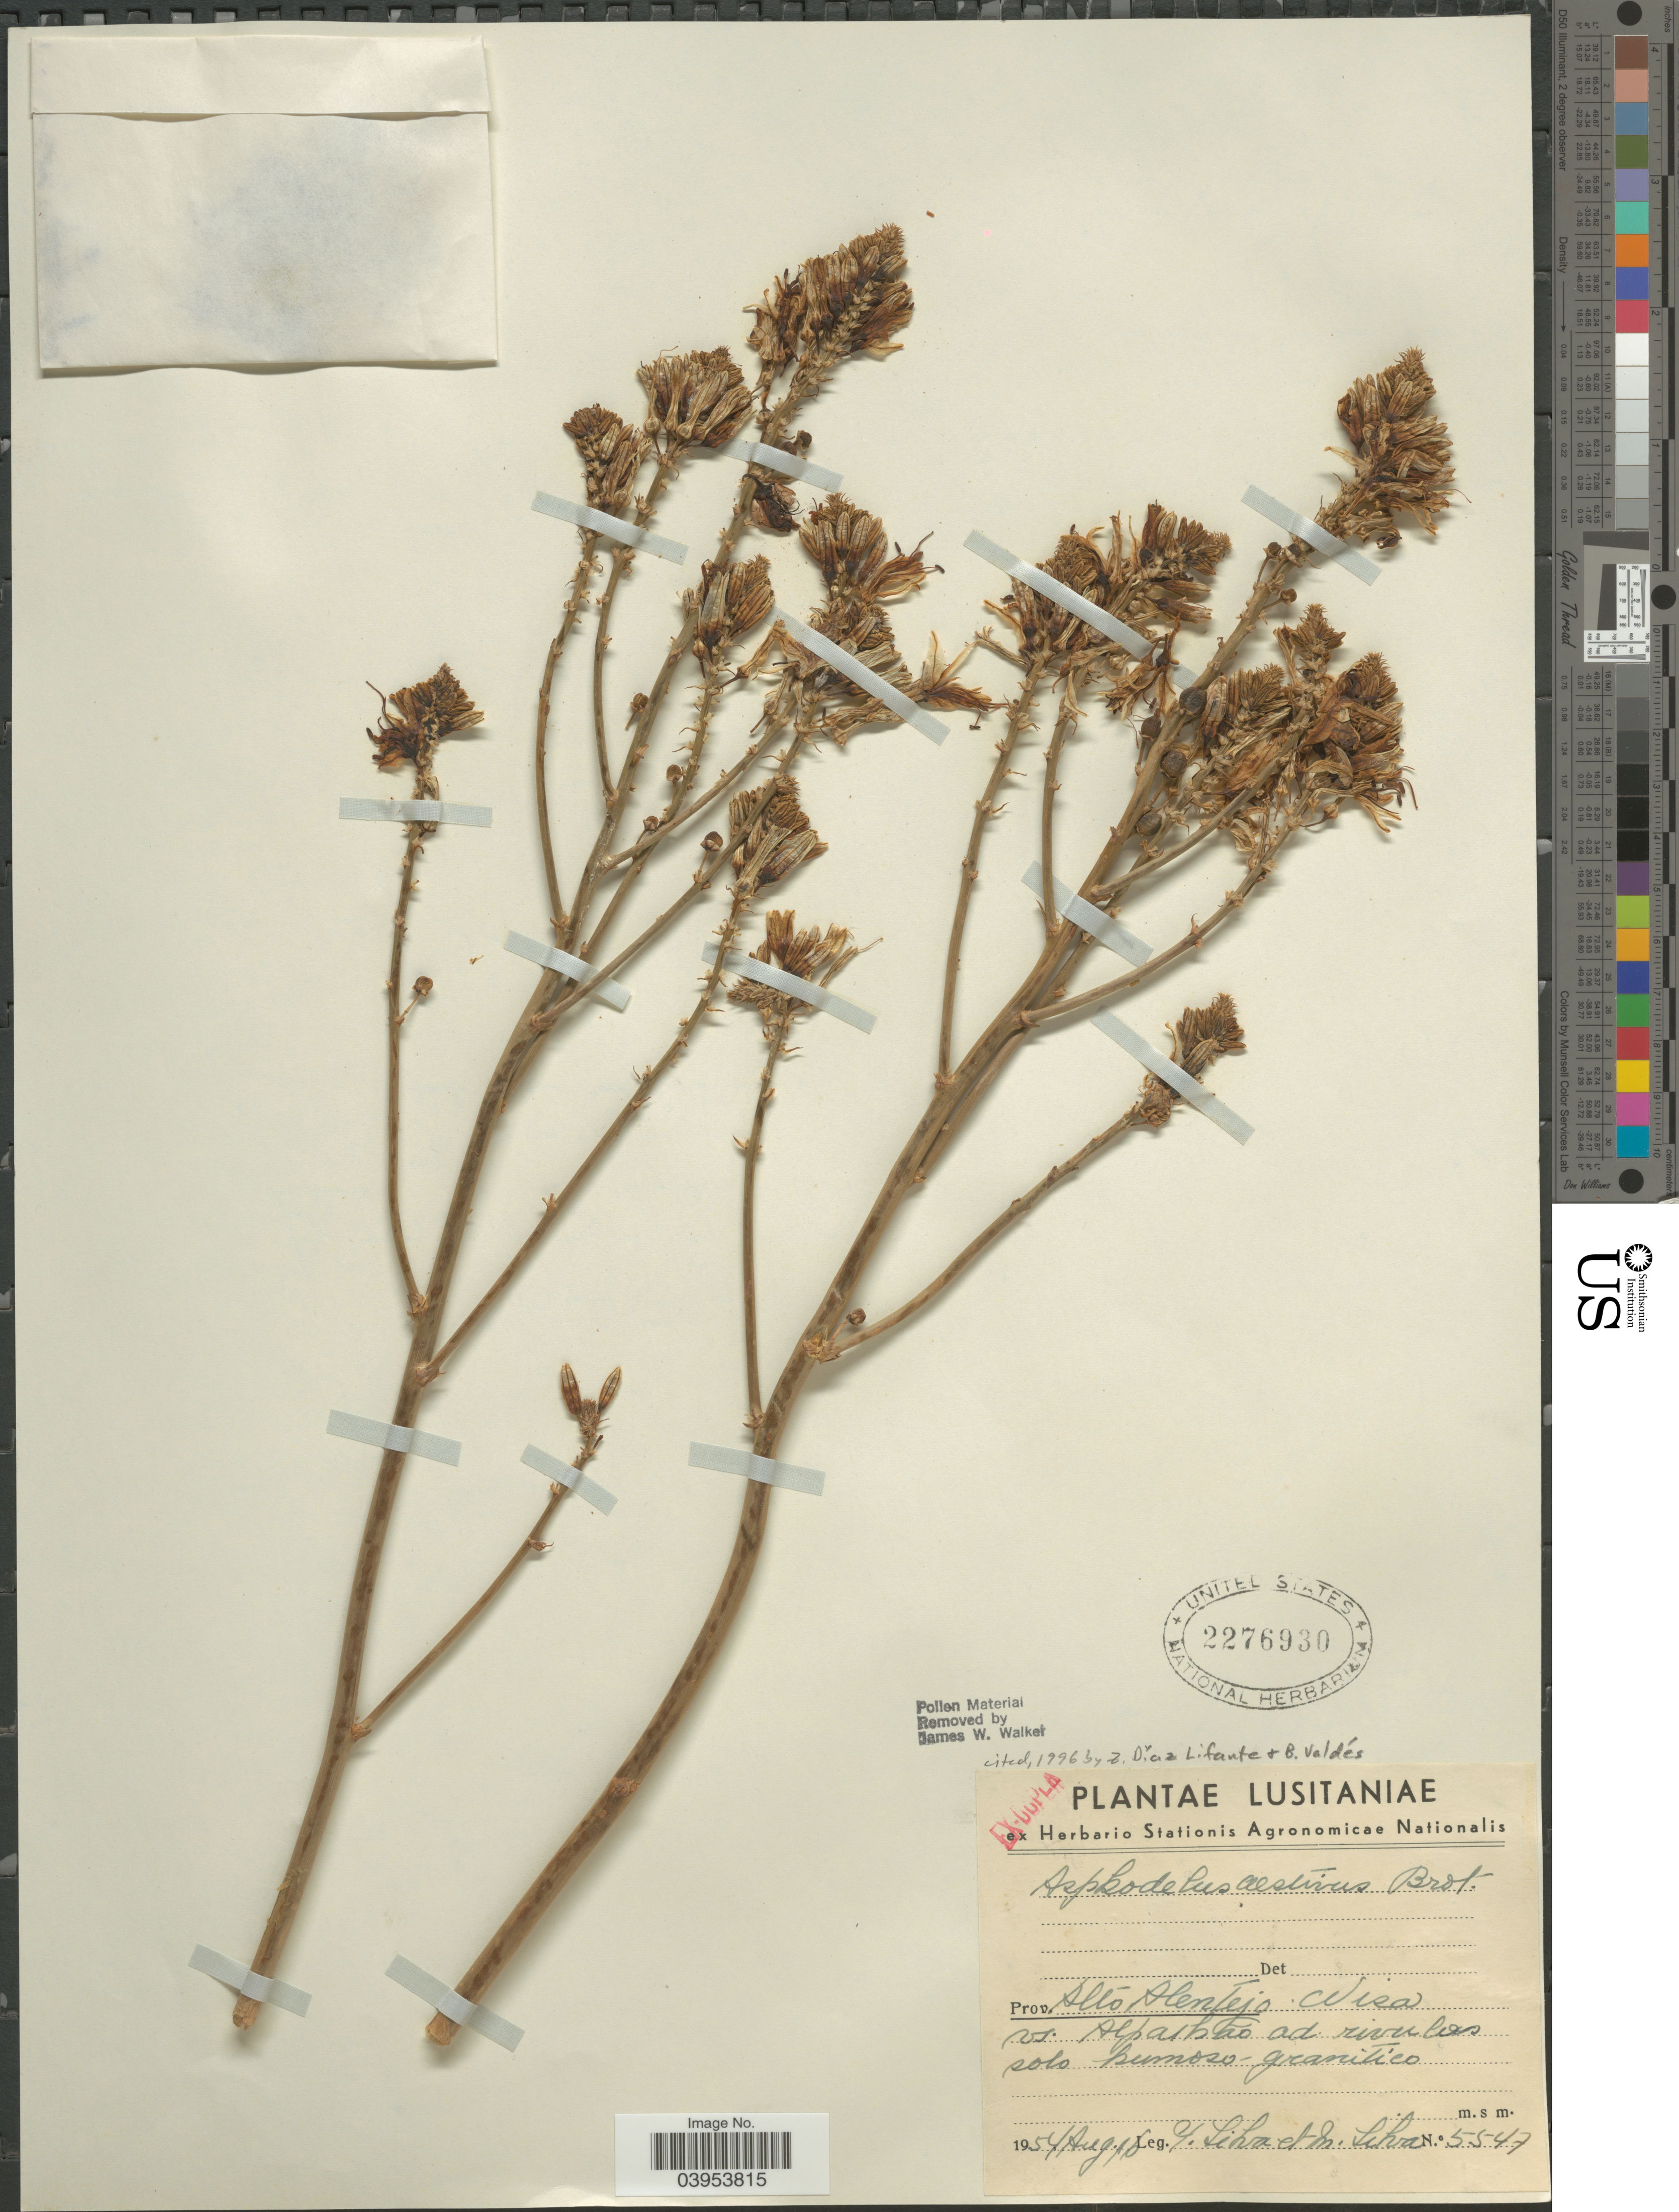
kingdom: Plantae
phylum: Tracheophyta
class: Liliopsida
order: Asparagales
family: Asphodelaceae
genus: Asphodelus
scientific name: Asphodelus aestivus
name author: Brot.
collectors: G. Silva & M. Silva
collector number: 5547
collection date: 1954-08-16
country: Portugal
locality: Lusitaniae. Prov. Alto Alentejo. Wisa.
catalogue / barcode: US 2276930